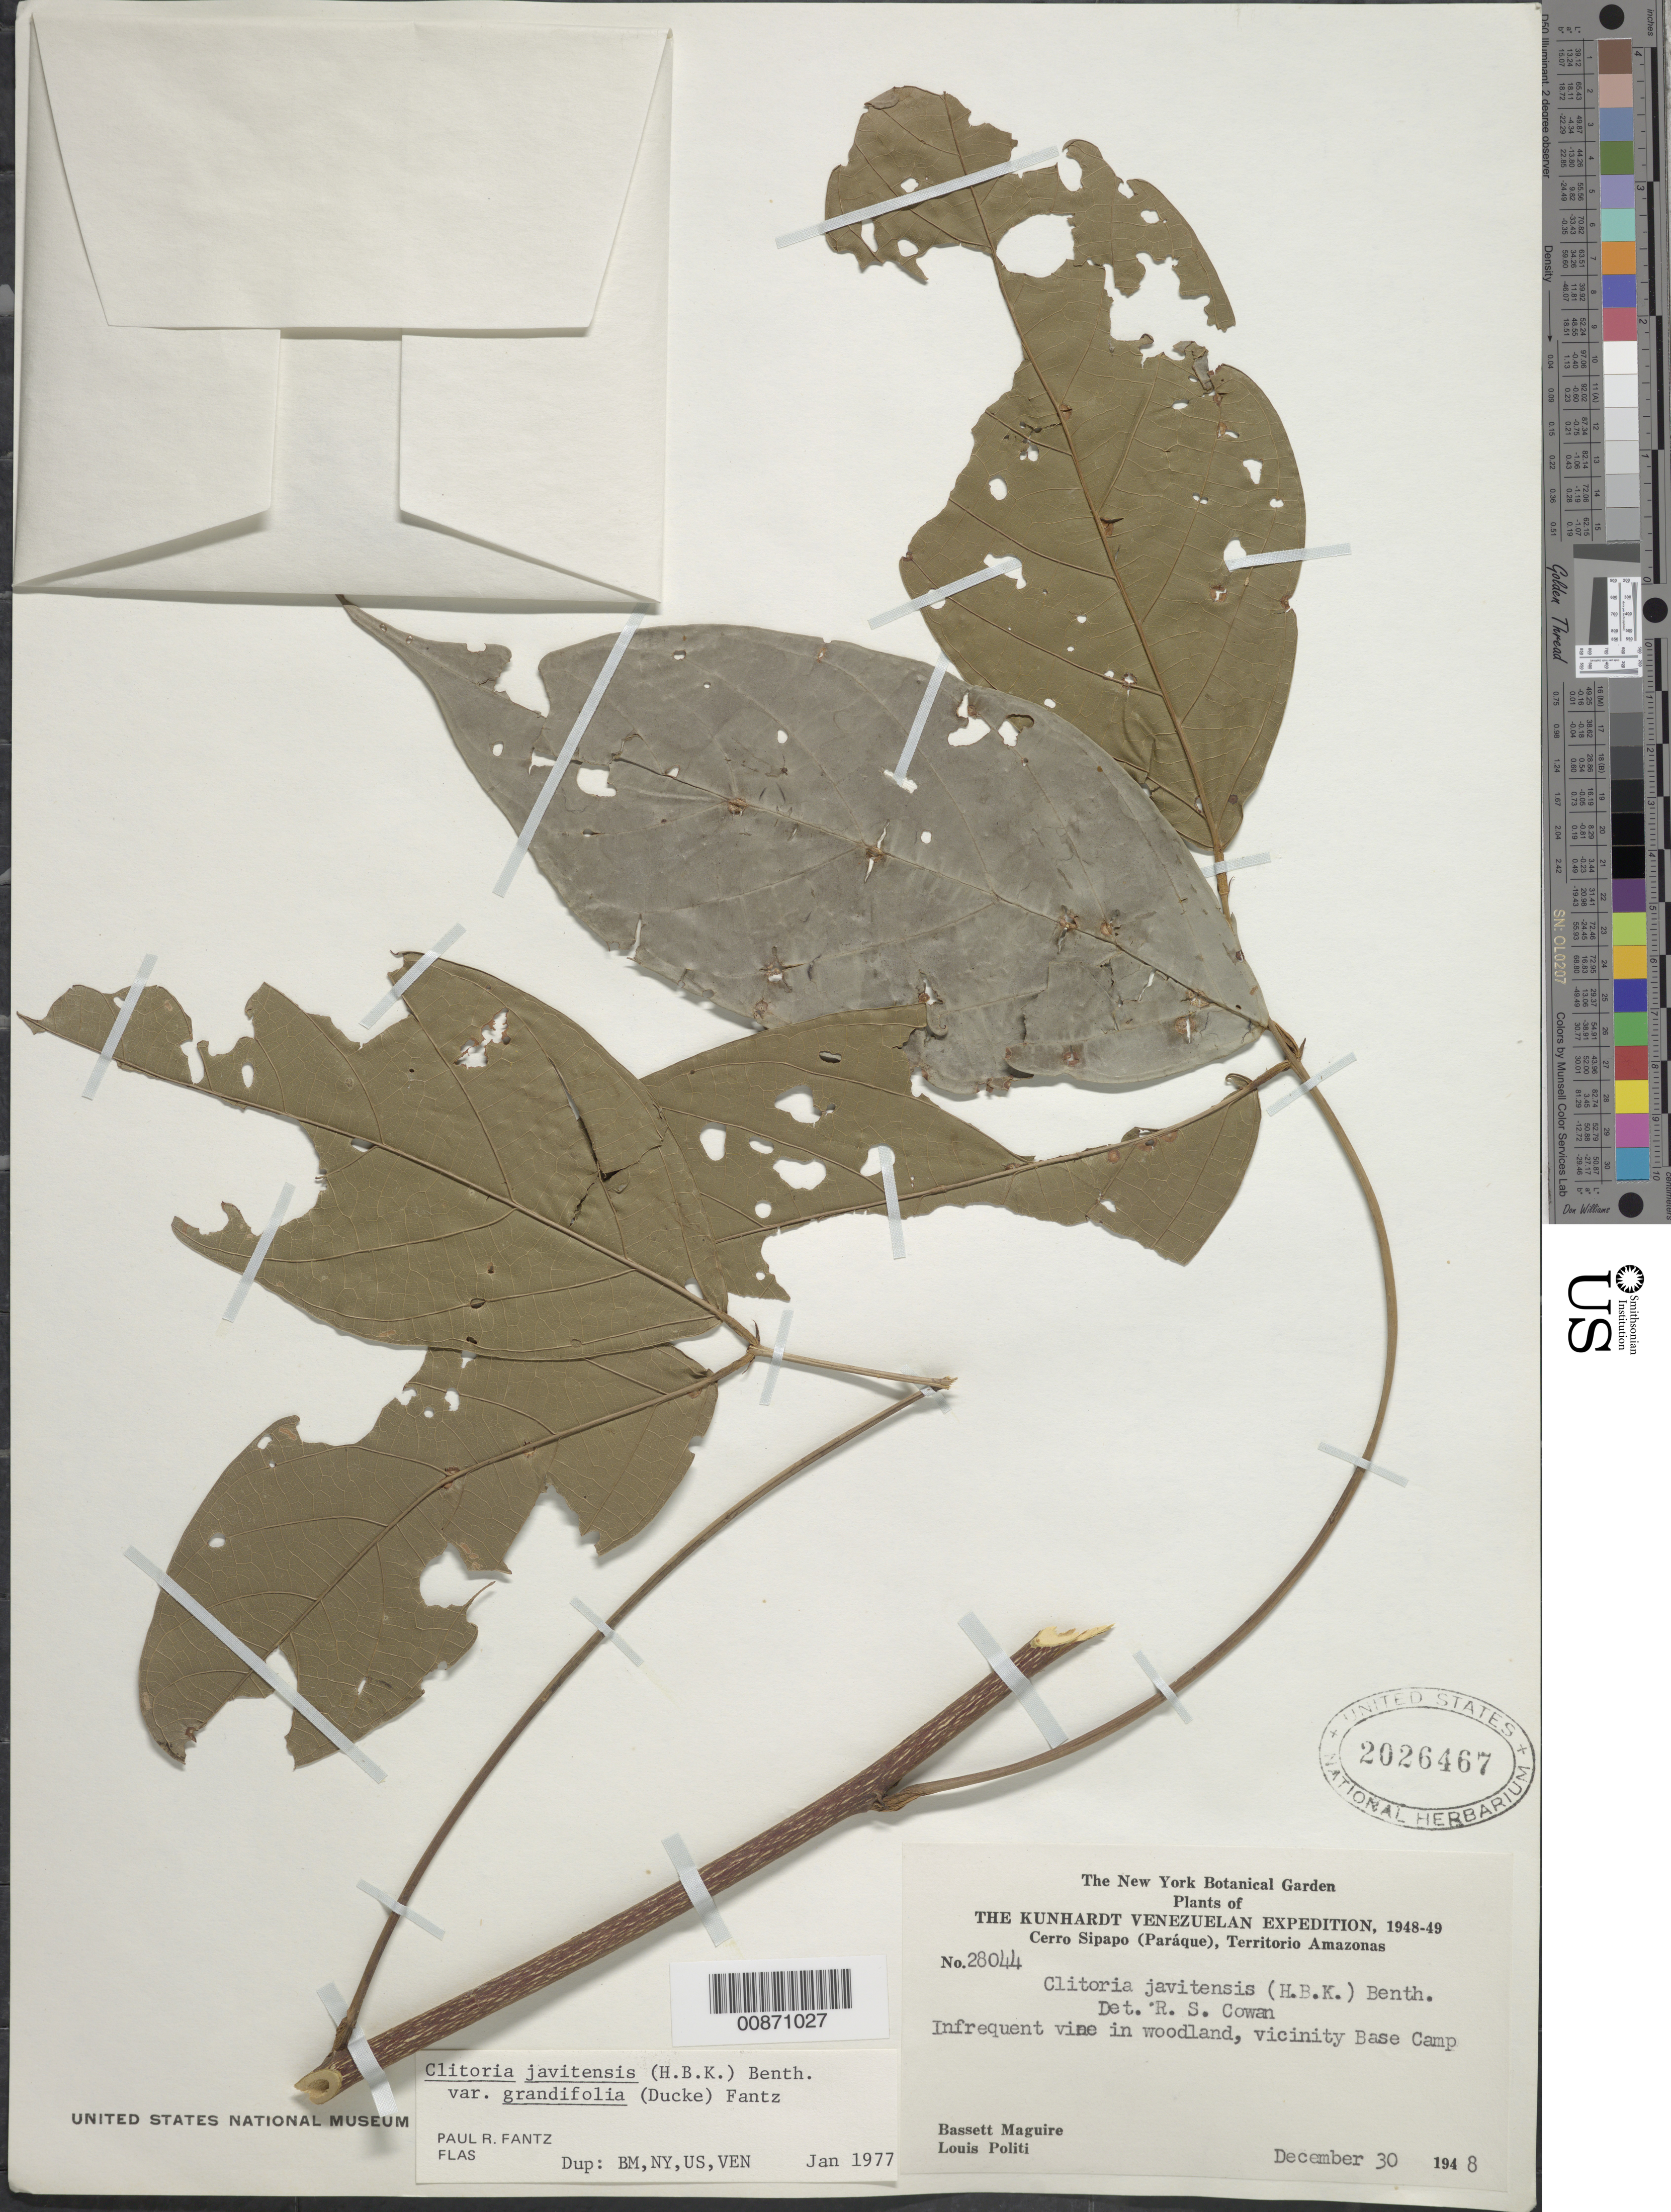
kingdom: Plantae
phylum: Tracheophyta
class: Magnoliopsida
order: Fabales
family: Fabaceae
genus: Clitoria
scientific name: Clitoria javitensis var. javitensis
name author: (Kunth) Benth.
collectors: B. Maguire & L. Politi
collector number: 28044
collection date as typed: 30-Dec-48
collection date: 1948-12-30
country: Venezuela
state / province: Amazonas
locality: Cerro Sipapo (Paráque), Base Camp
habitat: Woodland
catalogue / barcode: US 2026467